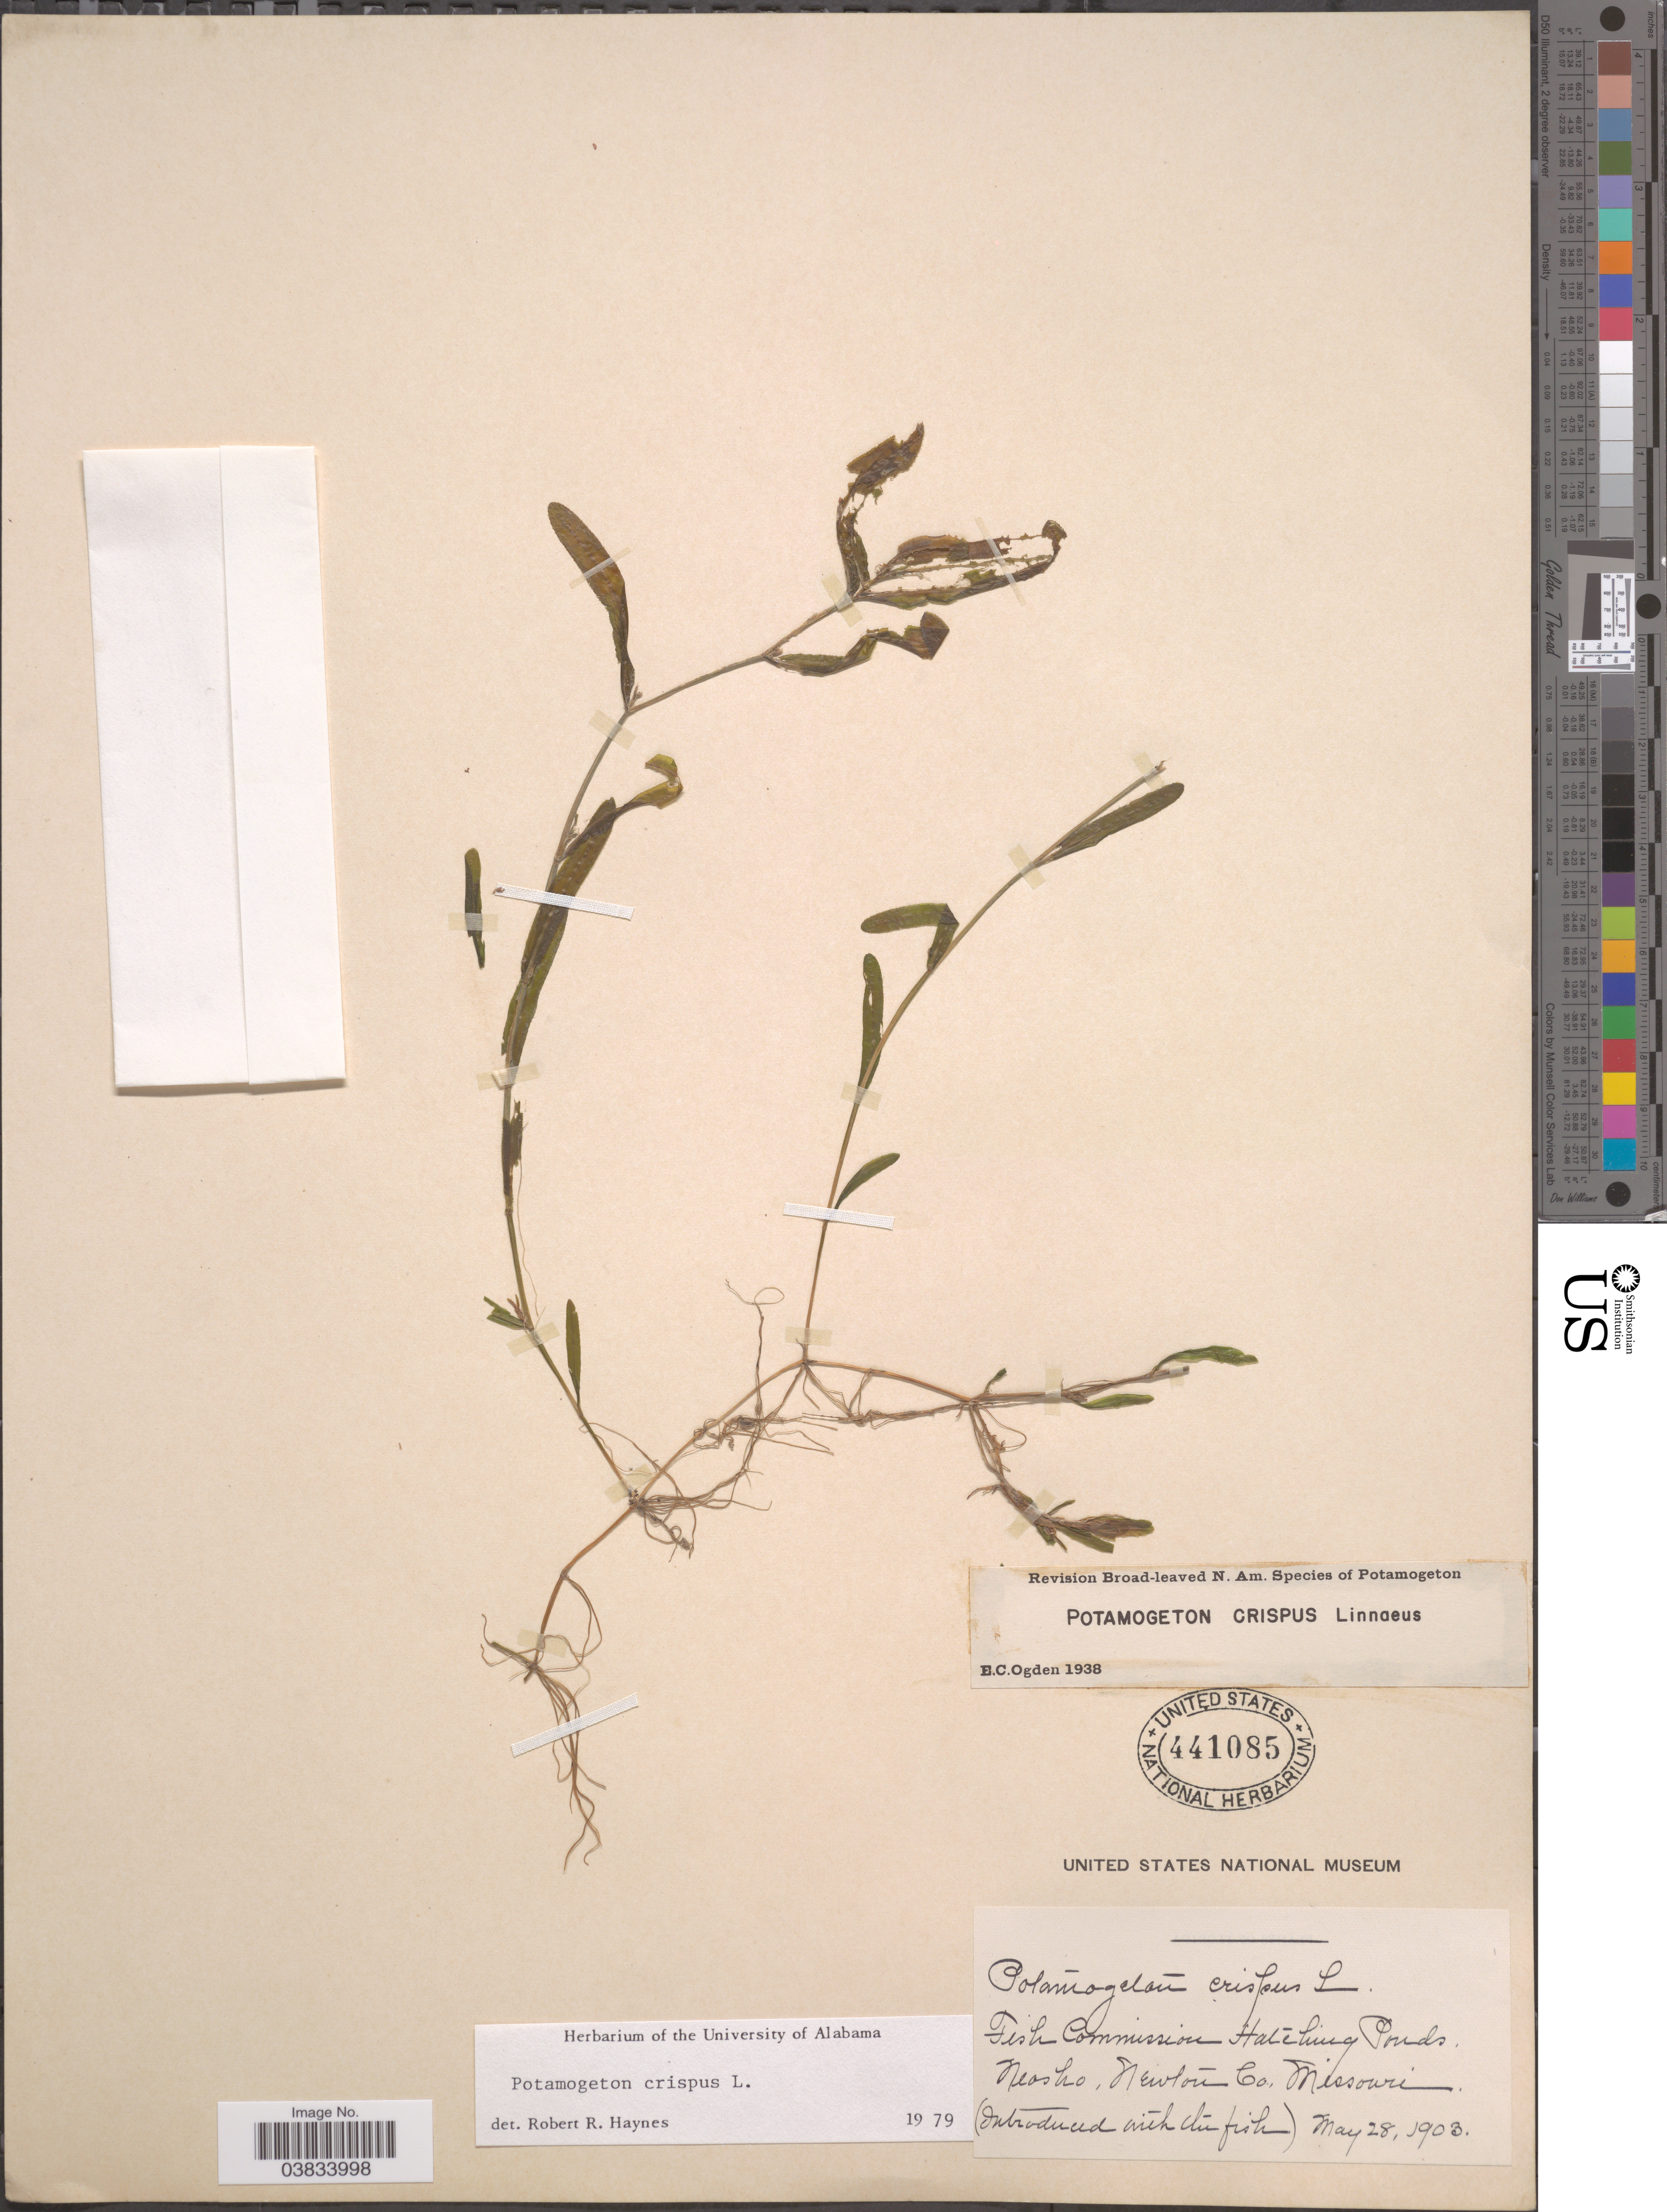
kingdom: Plantae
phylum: Tracheophyta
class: Liliopsida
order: Alismatales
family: Potamogetonaceae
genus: Potamogeton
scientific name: Potamogeton crispus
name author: L.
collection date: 1903-05-28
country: United States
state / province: Missouri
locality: Fish Commission Hatching Ponds. Neosho, Newton Co.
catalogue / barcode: US 441085